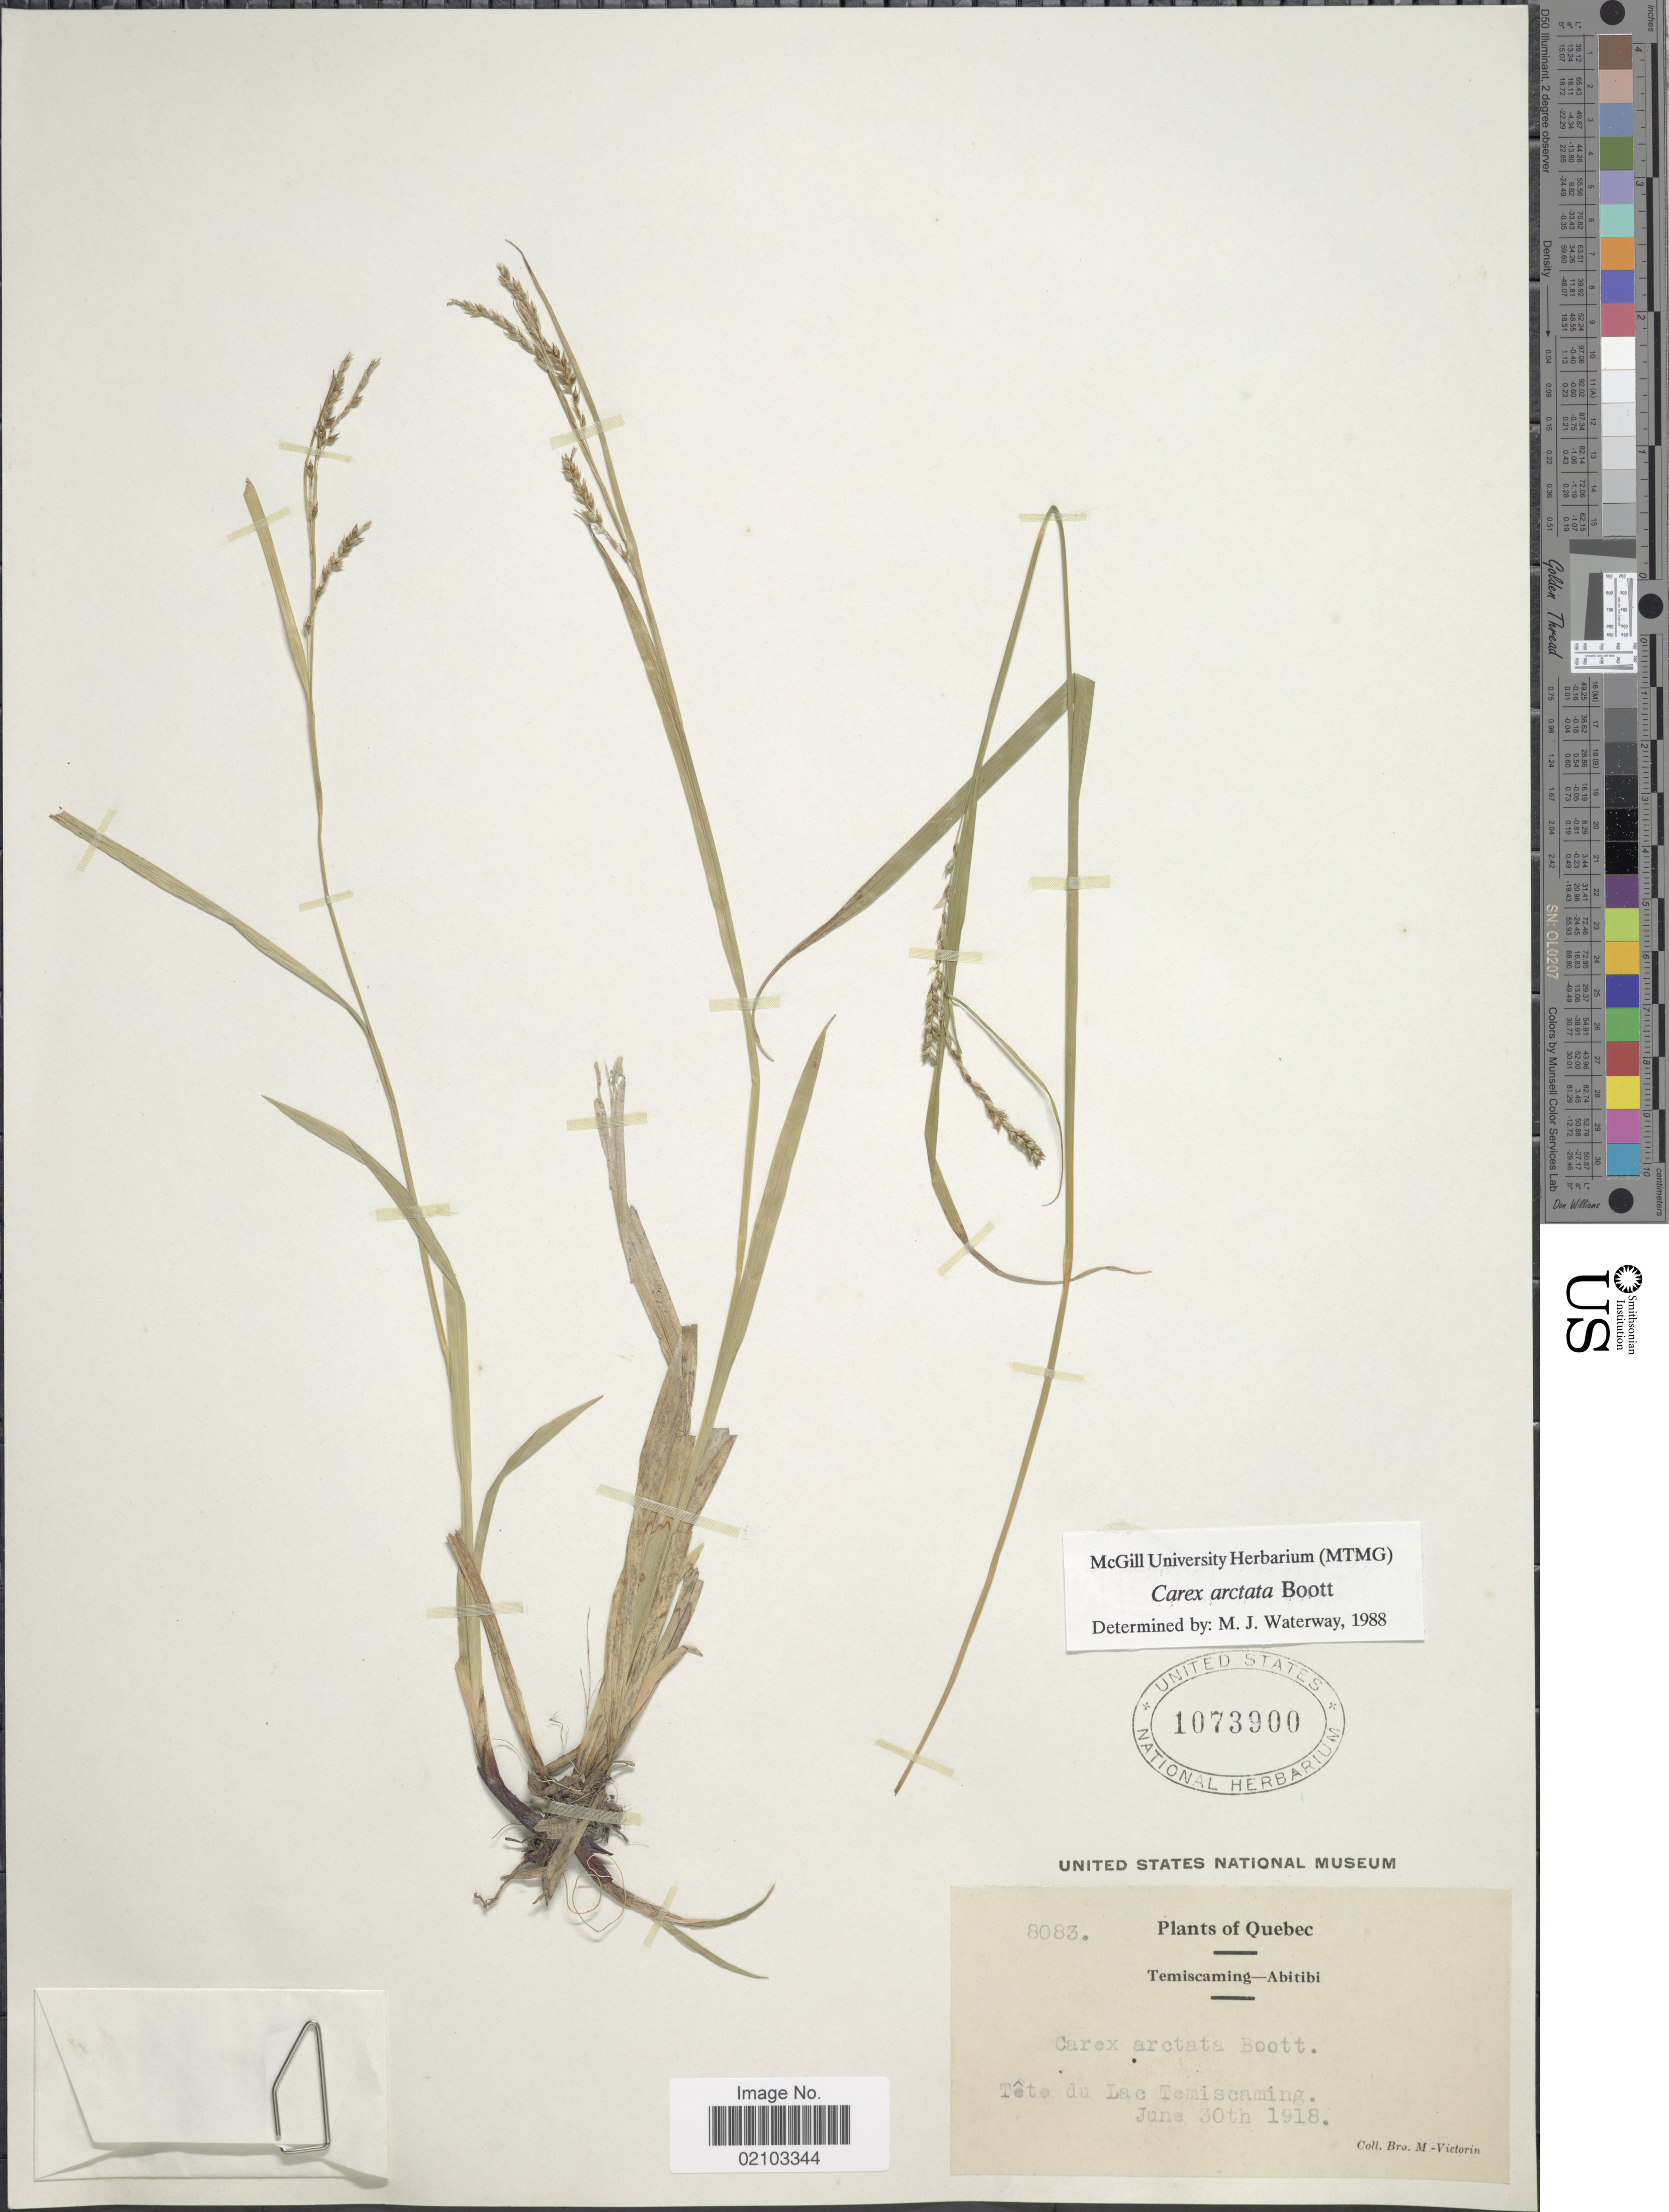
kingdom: Plantae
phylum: Tracheophyta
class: Liliopsida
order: Poales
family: Cyperaceae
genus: Carex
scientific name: Carex arctata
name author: Boott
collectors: Fr. Marie-Victorin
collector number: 8083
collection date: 1918-06-30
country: Canada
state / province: Quebec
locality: Temiscaming- Abitibi. tete du Lac Temiscaming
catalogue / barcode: US 1073900